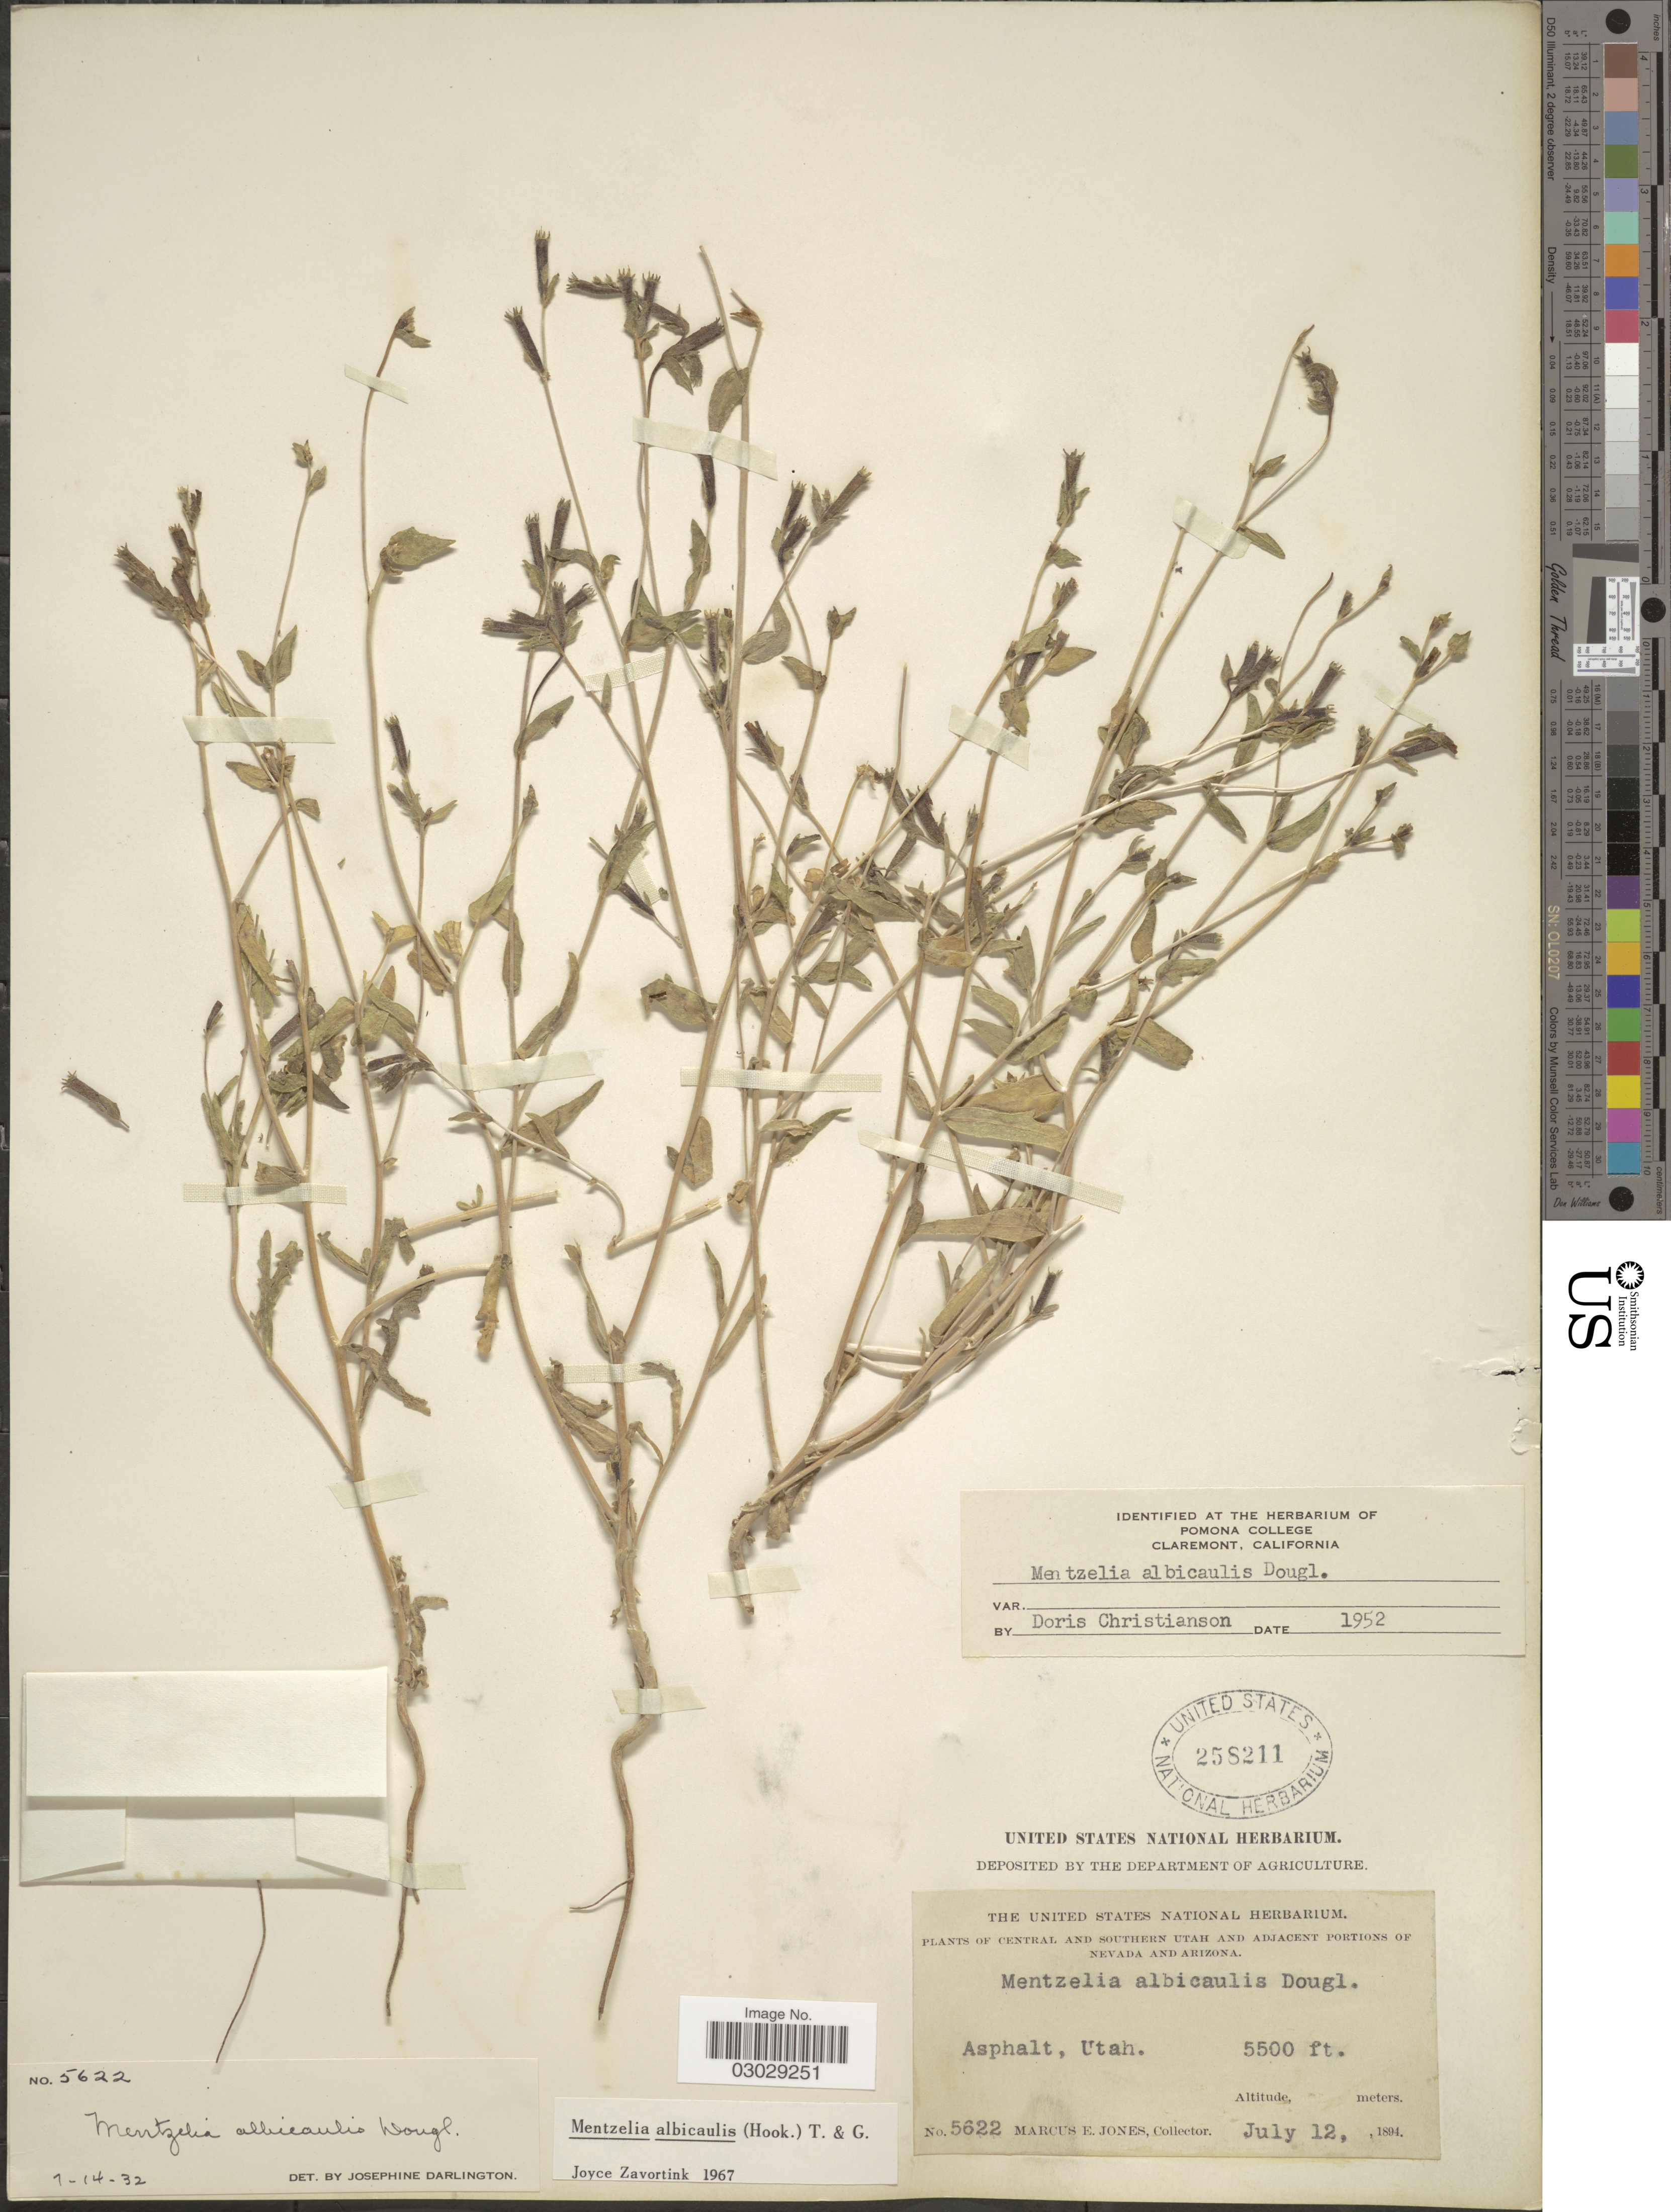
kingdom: Plantae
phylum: Tracheophyta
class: Magnoliopsida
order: Cornales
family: Loasaceae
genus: Mentzelia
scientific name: Mentzelia albicaulis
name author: (Douglas ex Hook.) Douglas ex Torr. & A. Gray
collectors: M. E. Jones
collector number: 5622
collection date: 1894-07-12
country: United States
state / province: Utah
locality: Central and Southern Utah. Asphalt.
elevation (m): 1676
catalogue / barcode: US 258211